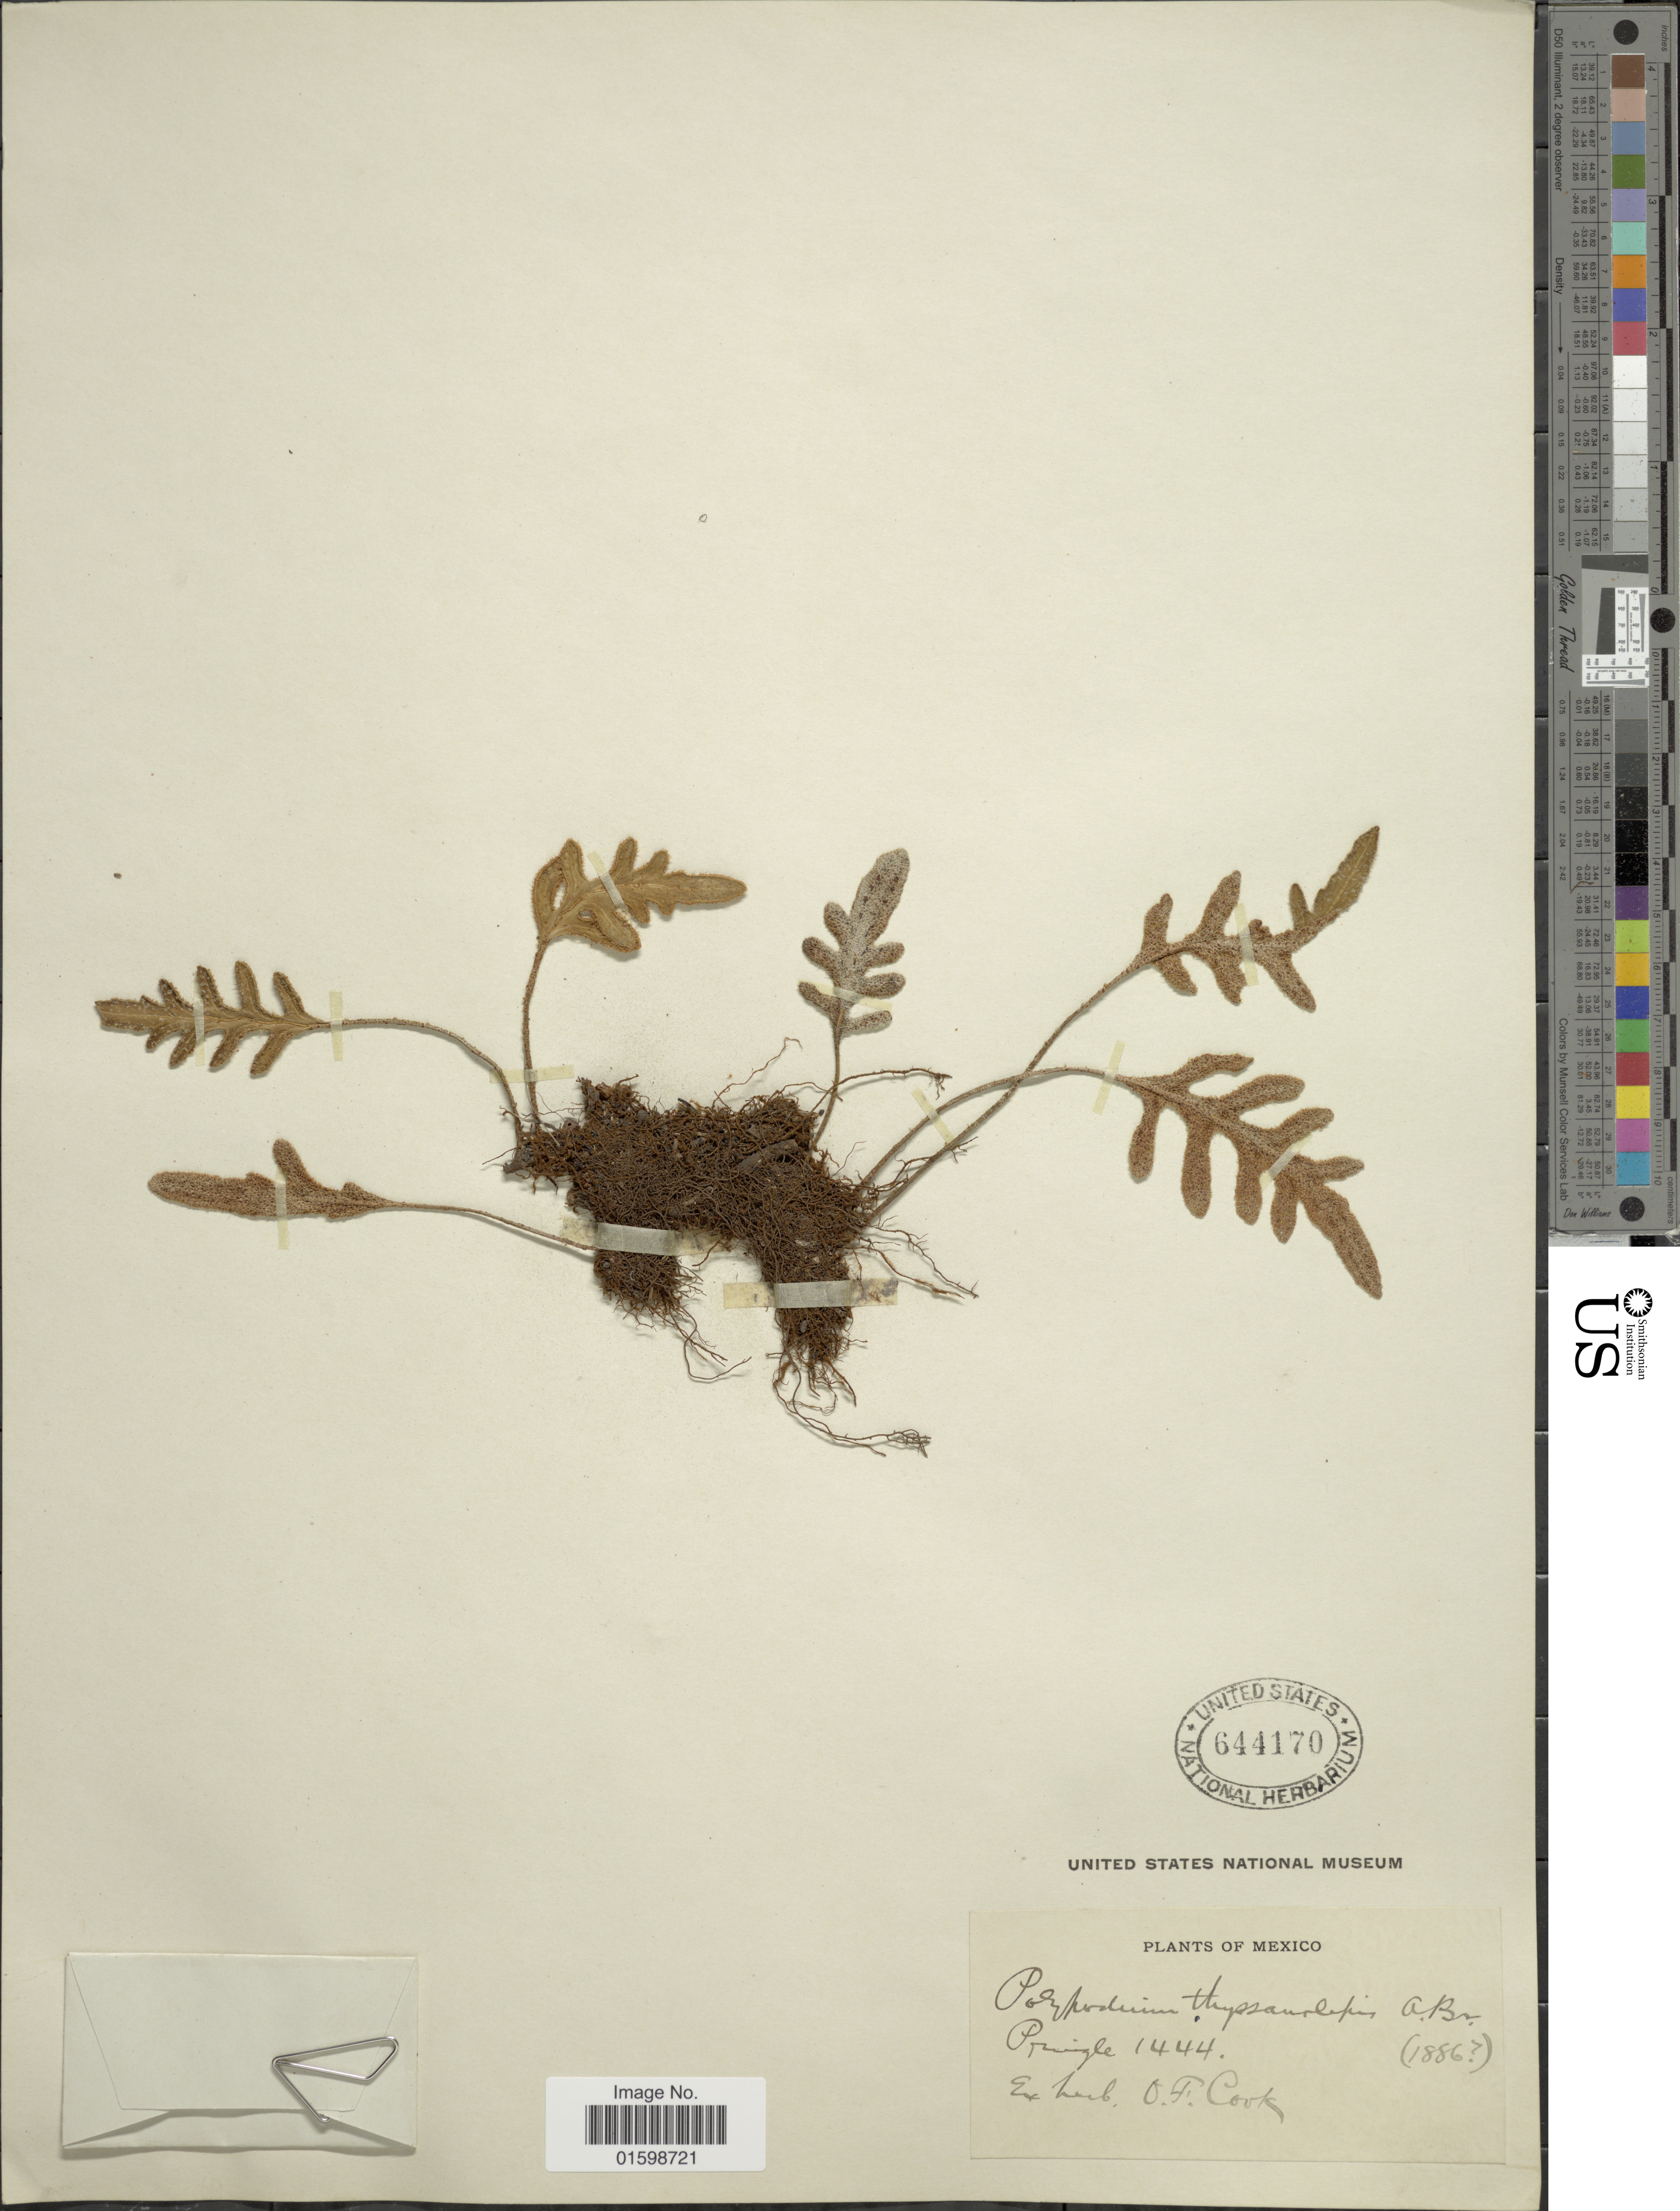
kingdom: Plantae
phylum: Tracheophyta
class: Polypodiopsida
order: Polypodiales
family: Polypodiaceae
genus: Pleopeltis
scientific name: Pleopeltis thyssanolepis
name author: (A. Braun ex Klotzsch) E.G. Andrews & Windham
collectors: -- Pringle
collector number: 1444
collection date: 1886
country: Mexico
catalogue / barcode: US 644170